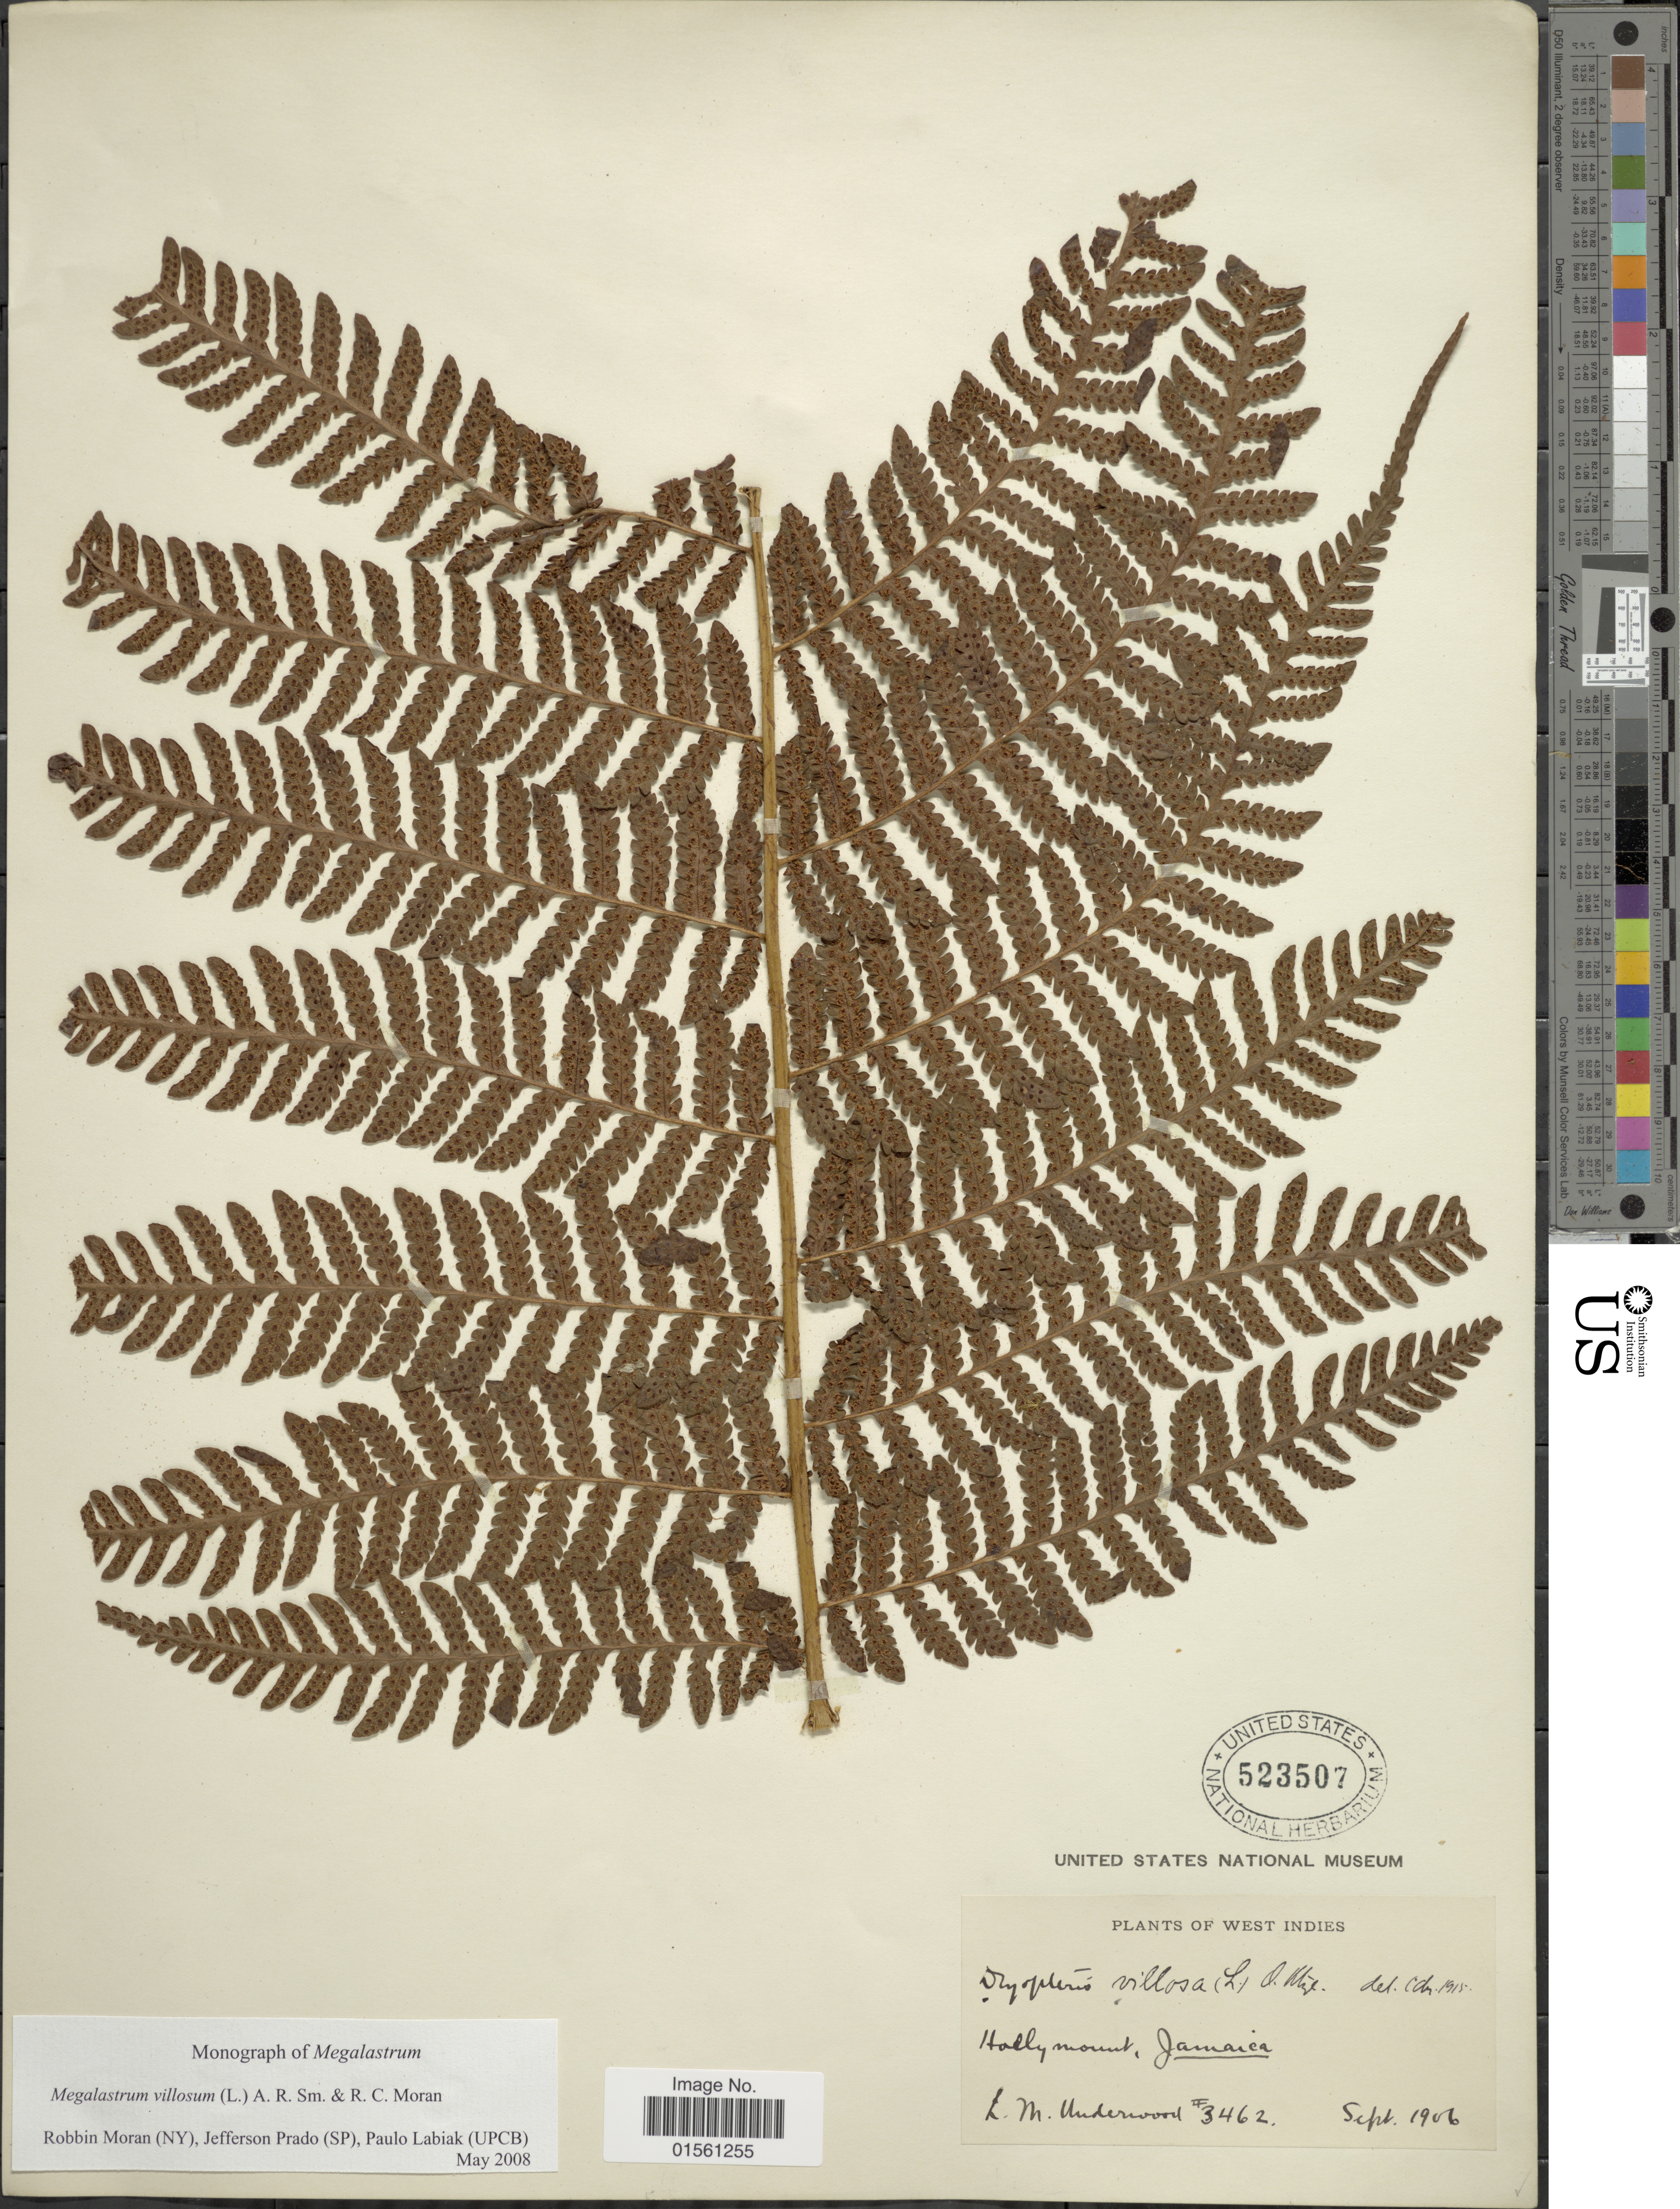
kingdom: Plantae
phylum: Tracheophyta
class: Polypodiopsida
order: Polypodiales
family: Dryopteridaceae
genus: Megalastrum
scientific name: Megalastrum villosum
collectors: L. M. Underwood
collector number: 3462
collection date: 1906-09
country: Jamaica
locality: West Indies, Hollymount, Jamaica.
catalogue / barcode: US 523507